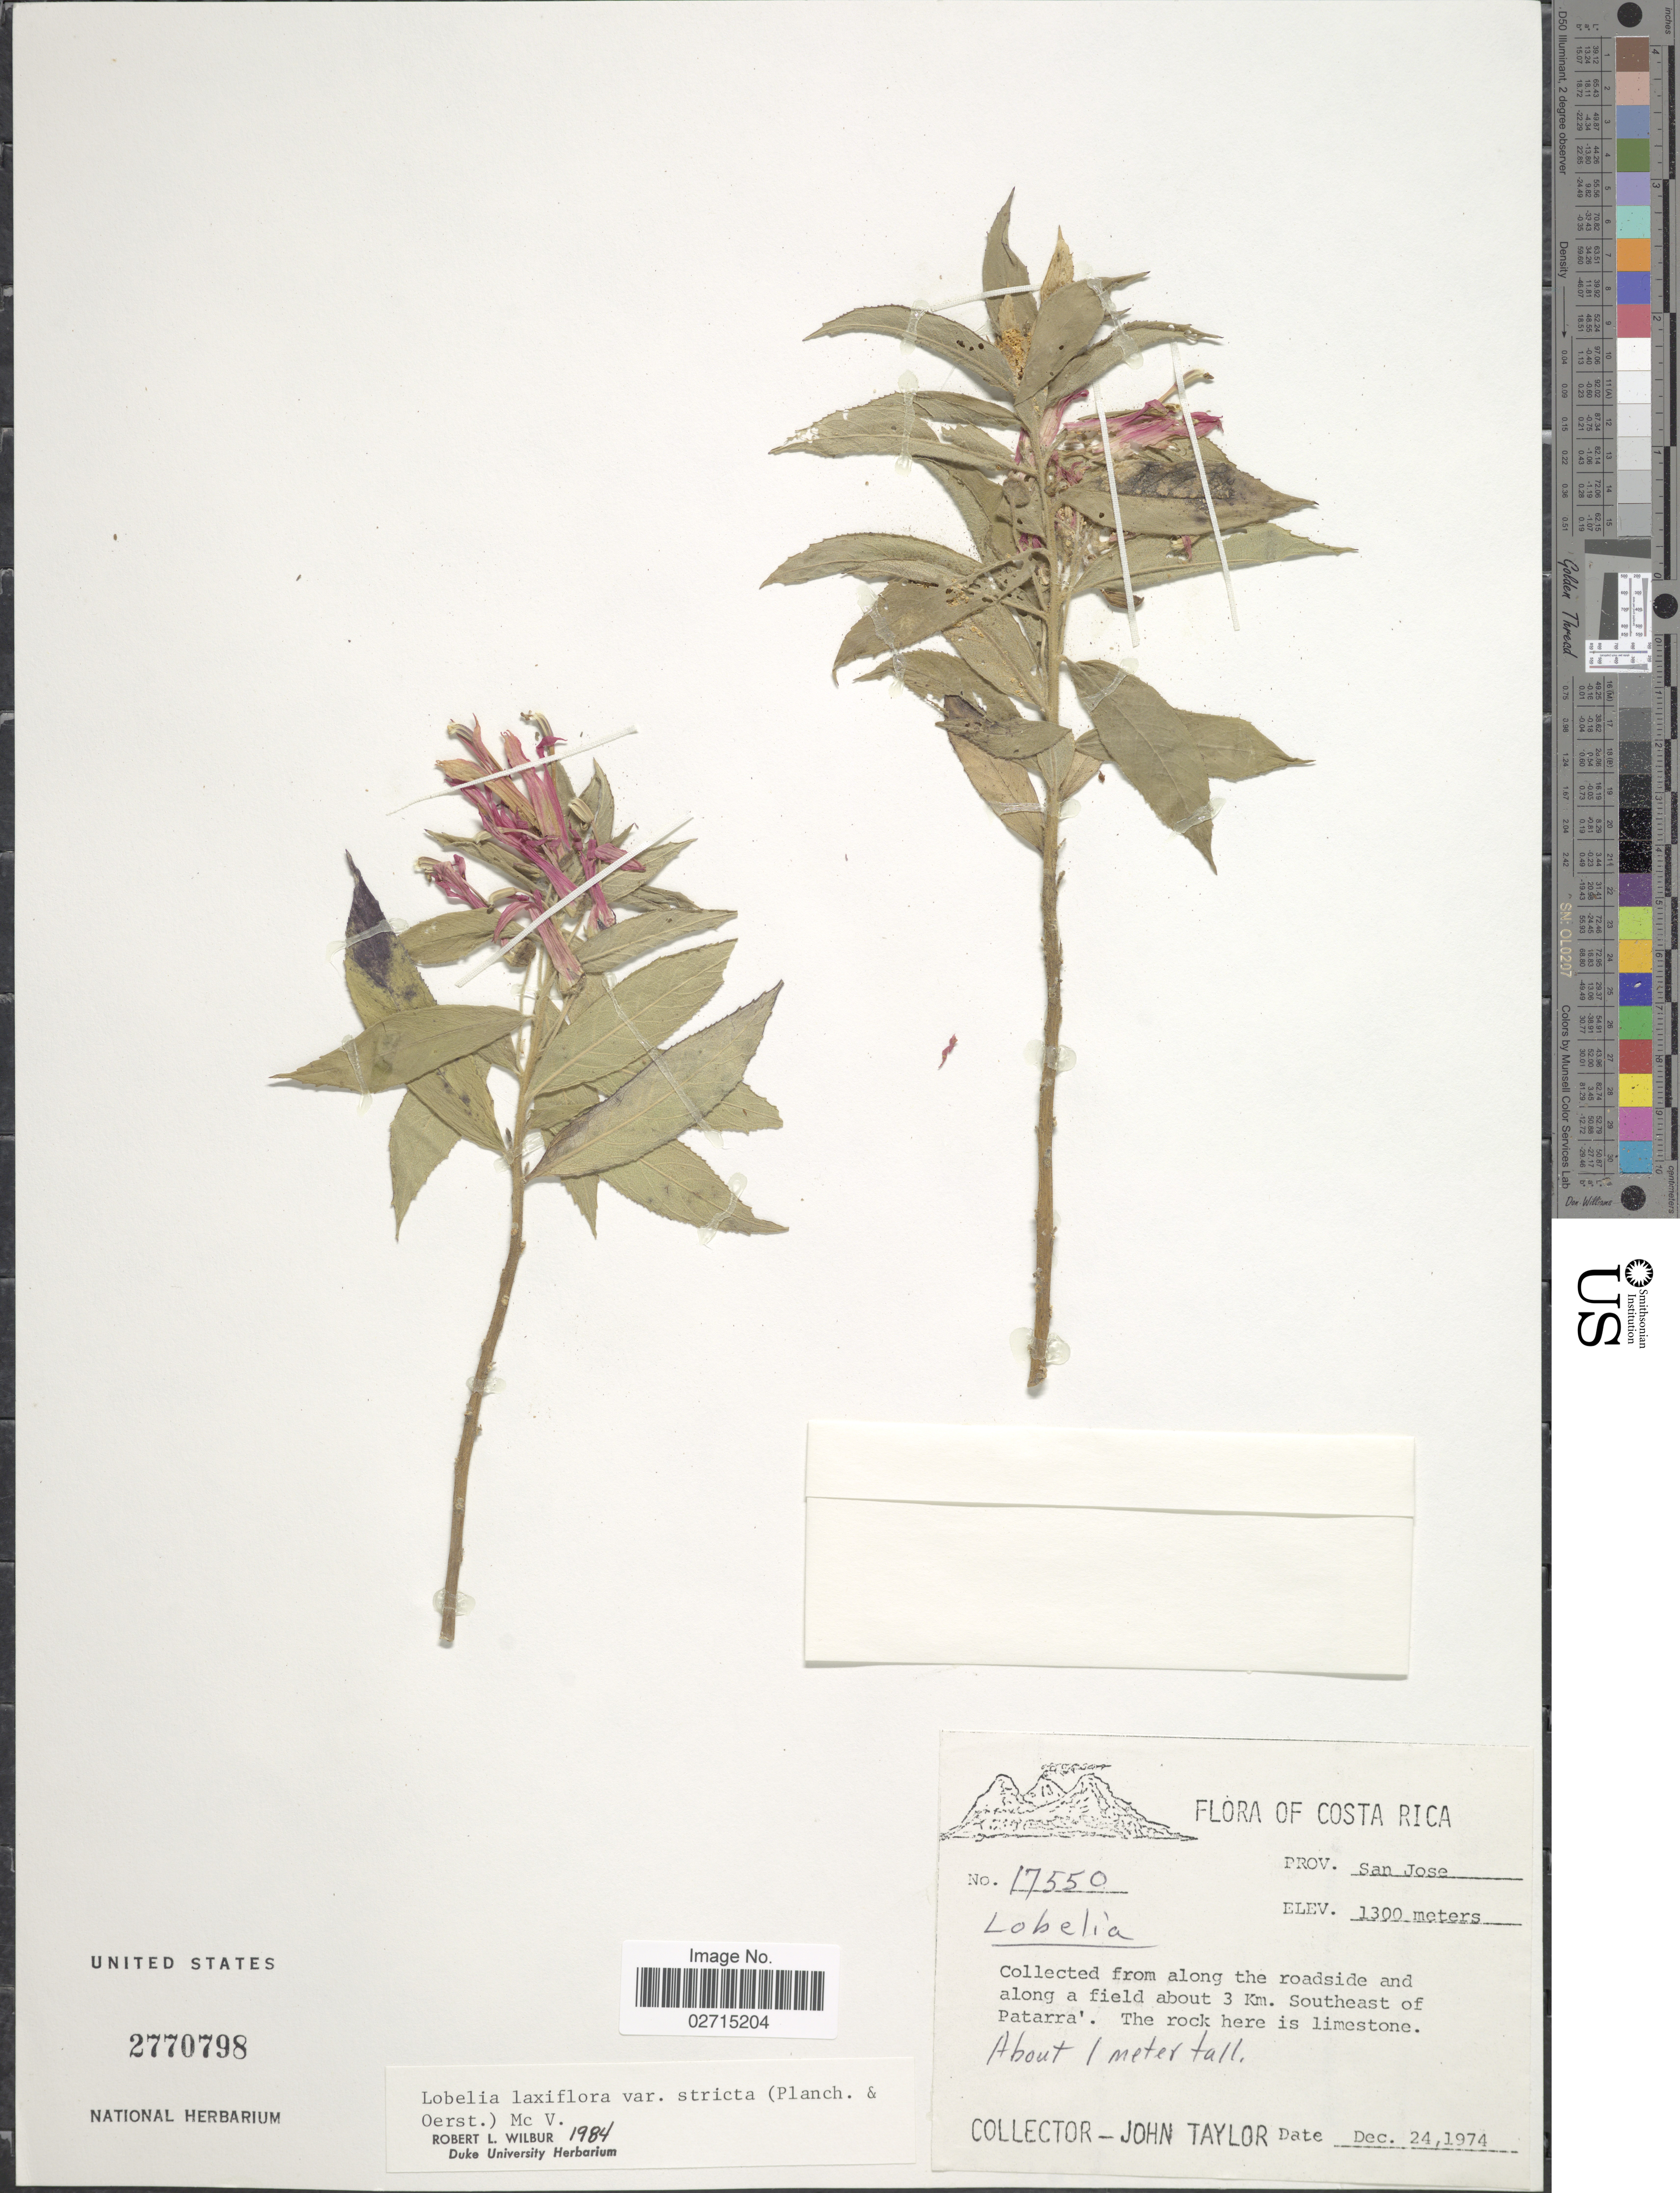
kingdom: Plantae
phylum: Tracheophyta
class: Magnoliopsida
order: Asterales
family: Campanulaceae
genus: Lobelia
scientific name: Lobelia laxiflora var. stricta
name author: (Planch. & Oerst.) McVaugh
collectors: J. Taylor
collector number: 17550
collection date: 1974-12-24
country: Costa Rica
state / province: San José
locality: From along the roadside and along a field about 3 Km Southeast of Patarra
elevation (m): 1300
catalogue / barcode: US 2770798